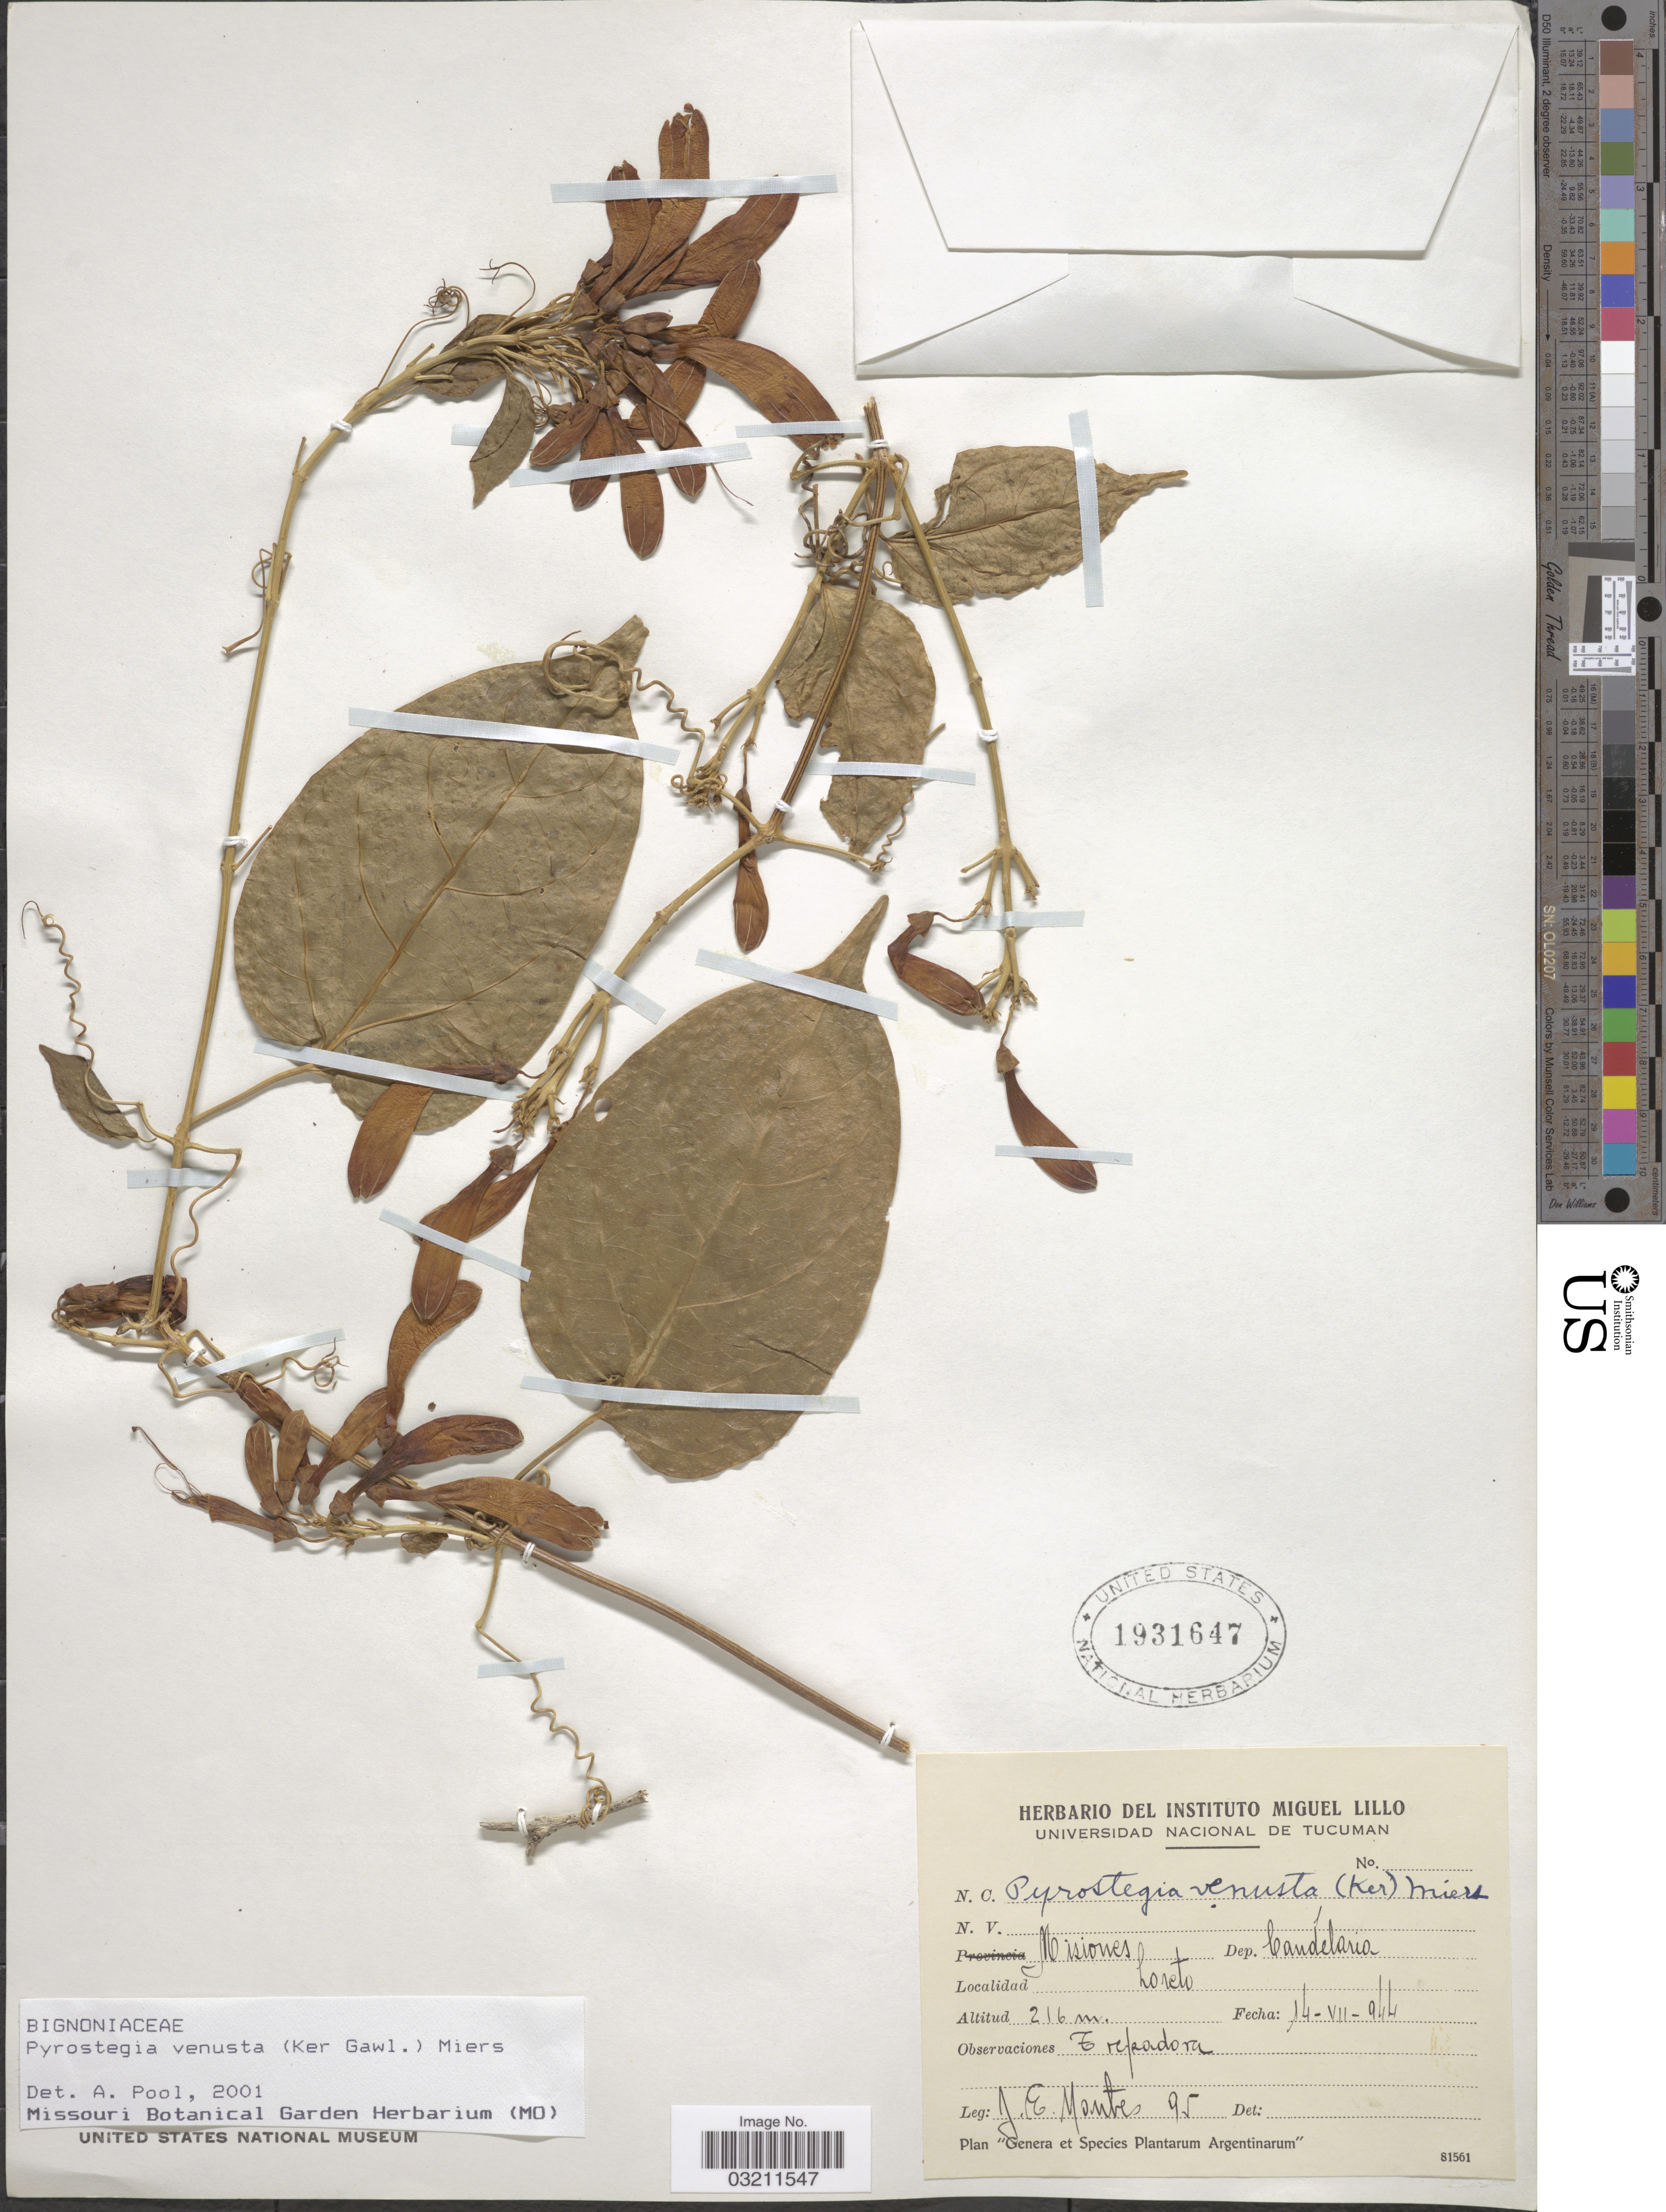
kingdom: Plantae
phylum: Tracheophyta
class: Magnoliopsida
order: Lamiales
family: Bignoniaceae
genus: Pyrostegia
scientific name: Pyrostegia venusta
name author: (Ker Gawl.) Miers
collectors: J. E. Montes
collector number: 95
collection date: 1944-07-14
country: Argentina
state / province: Misiones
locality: Dep. Candelaria. Loreto.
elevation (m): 216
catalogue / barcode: US 1931647